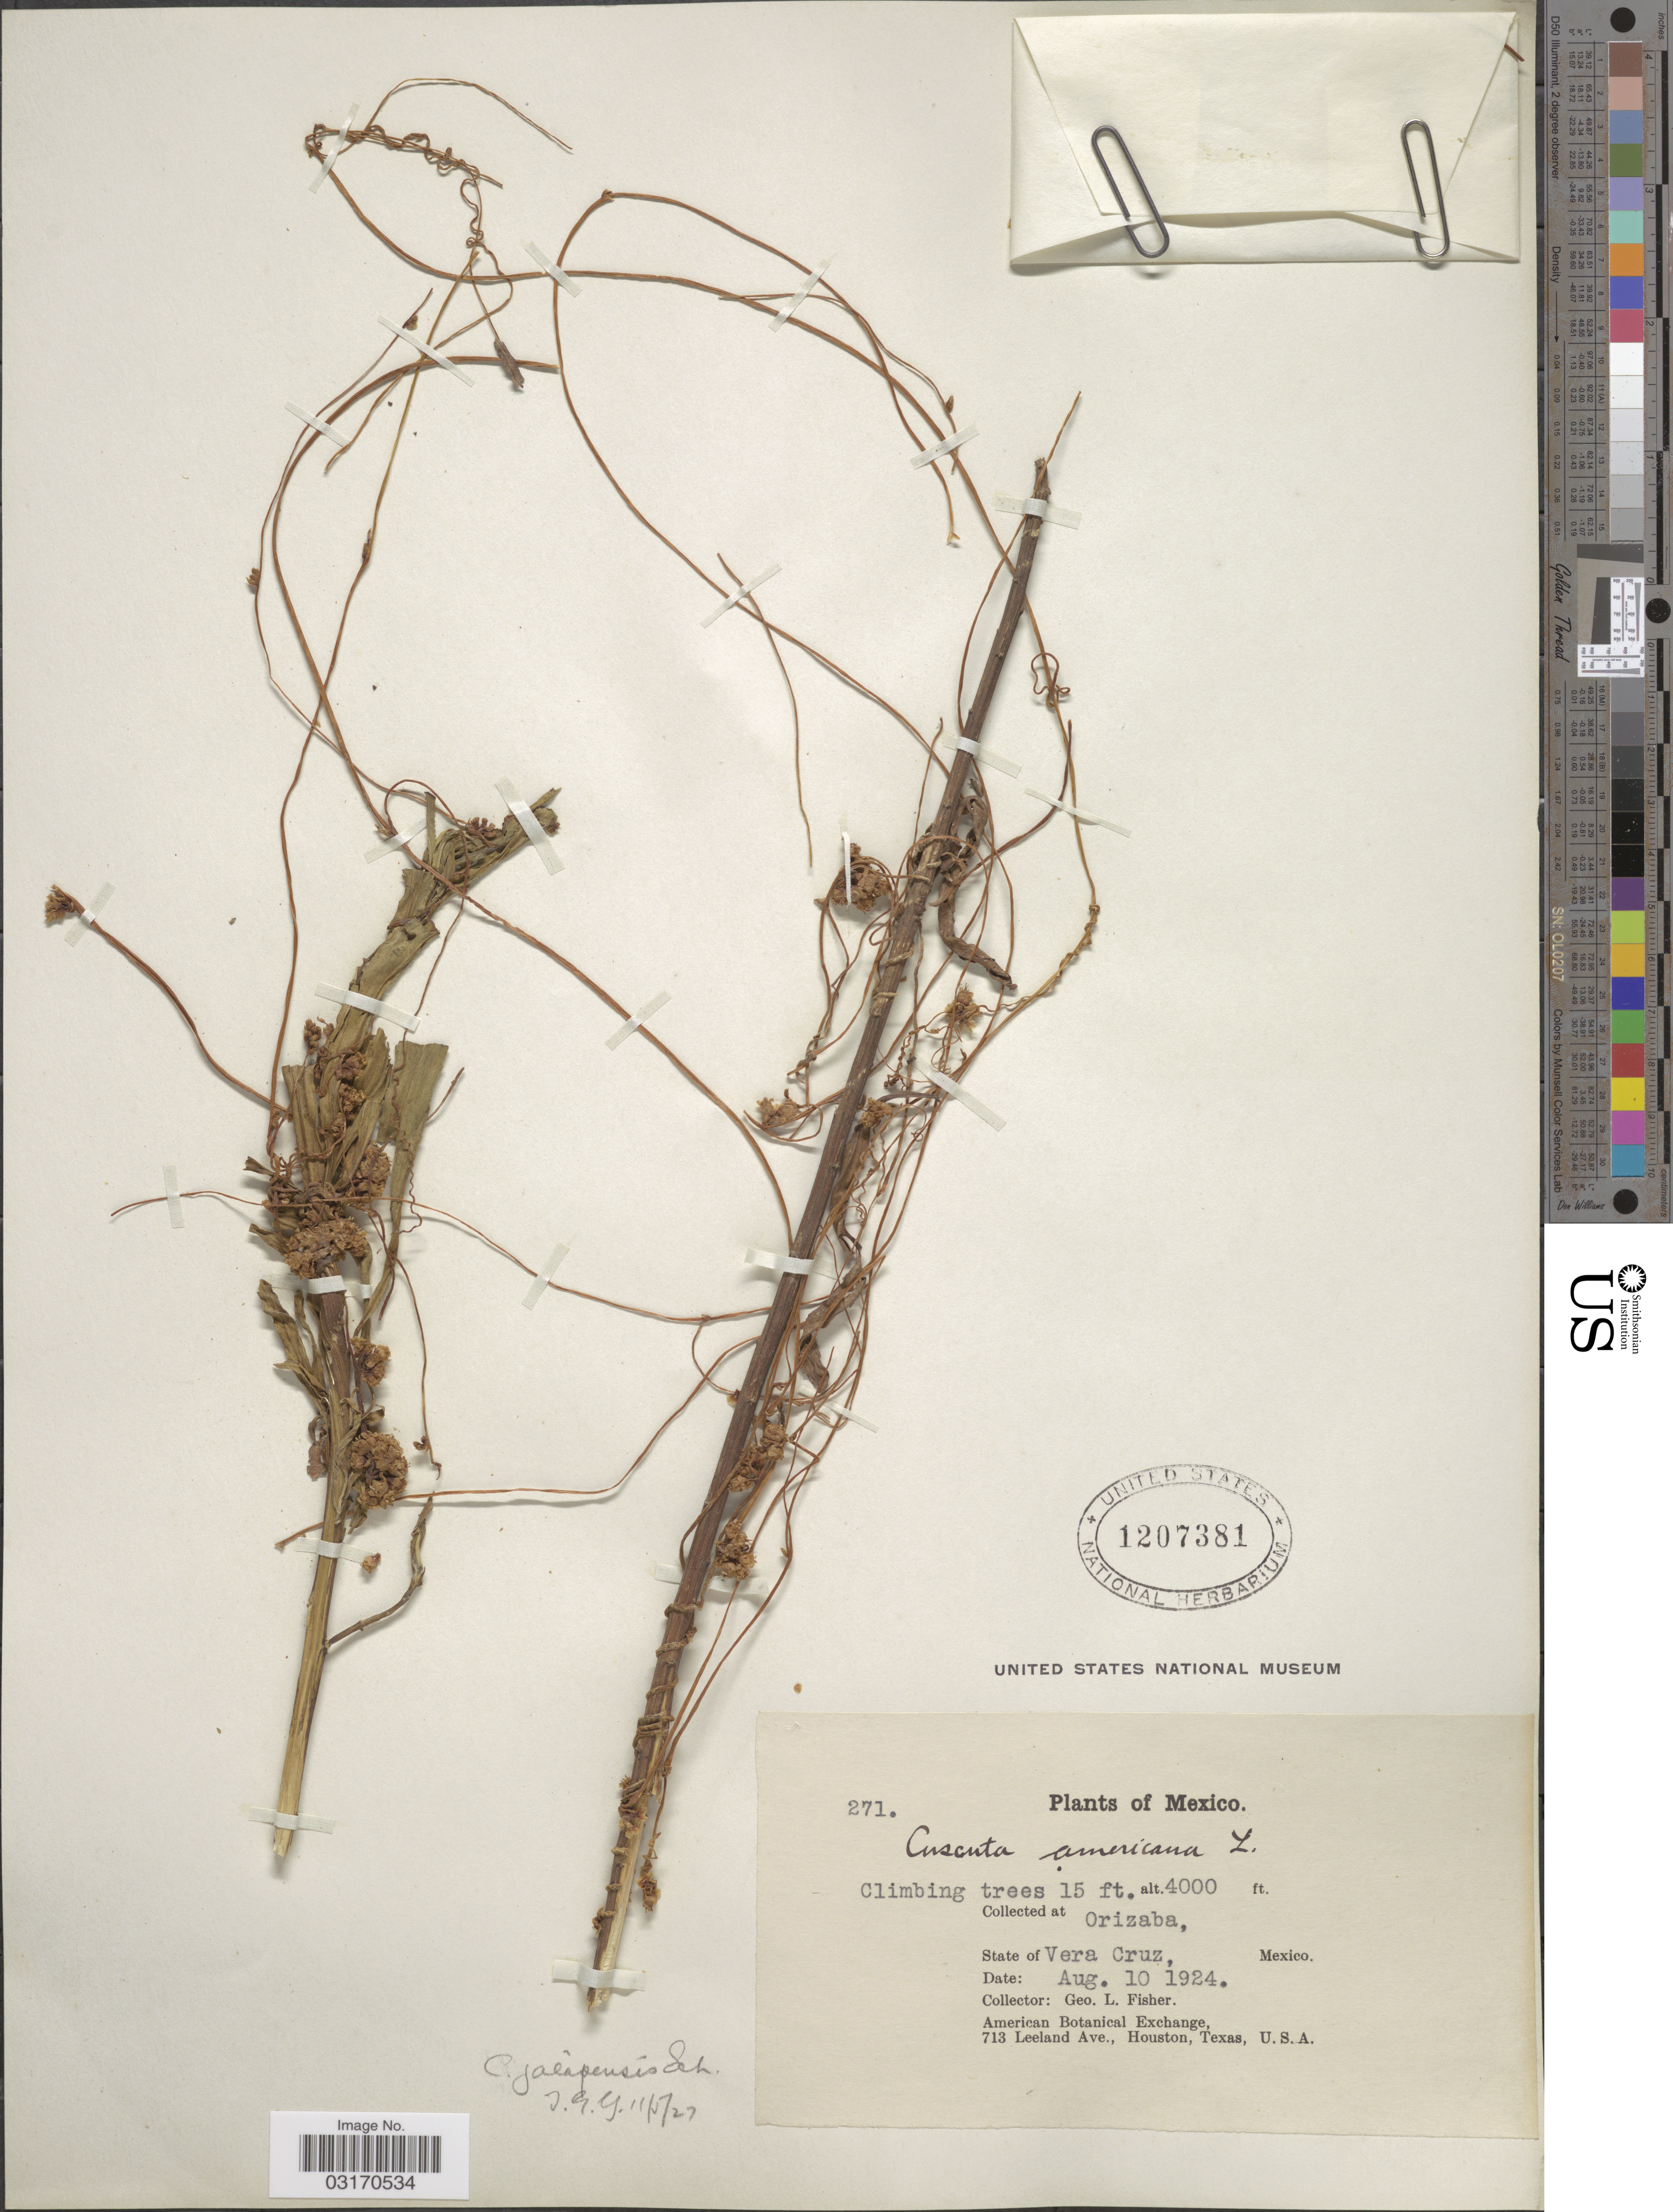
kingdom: Plantae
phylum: Tracheophyta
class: Magnoliopsida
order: Solanales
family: Convolvulaceae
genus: Cuscuta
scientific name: Cuscuta jalapensis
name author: Schltdl.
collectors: G. L. Fisher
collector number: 271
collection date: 1924-08-10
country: Mexico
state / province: Veracruz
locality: Orizaba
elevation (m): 1219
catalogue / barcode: US 1207381